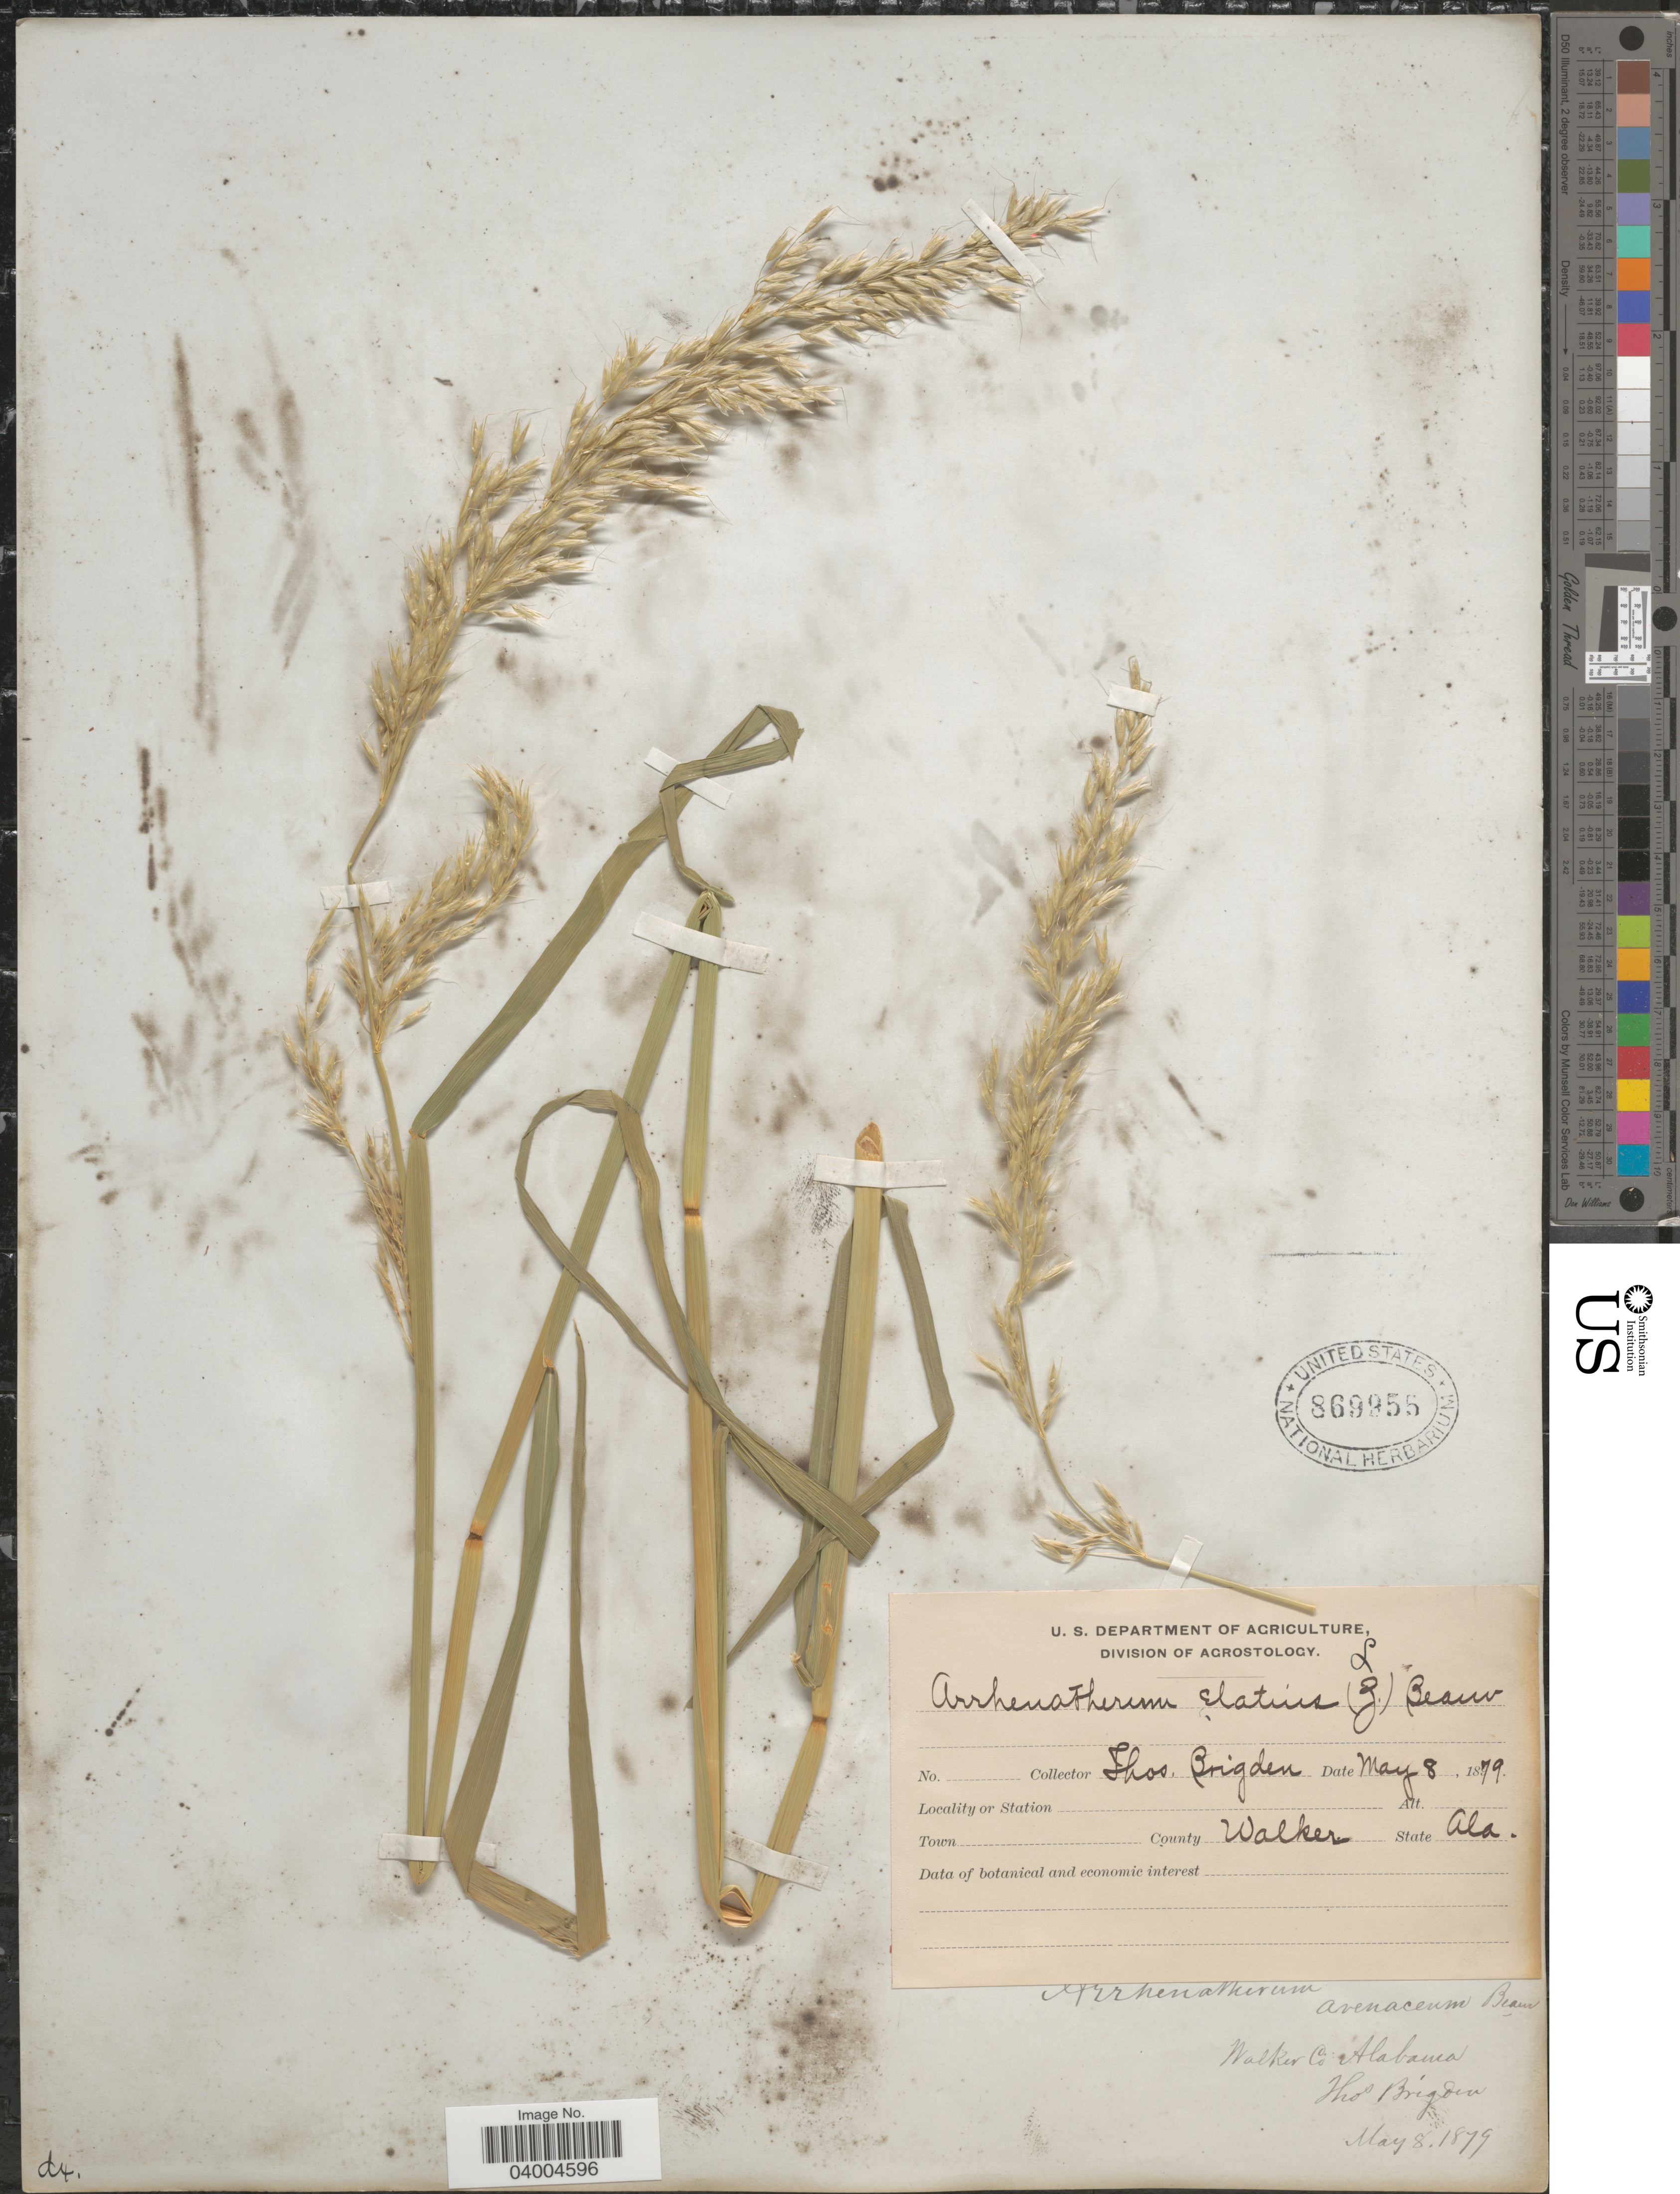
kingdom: Plantae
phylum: Tracheophyta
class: Liliopsida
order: Poales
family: Poaceae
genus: Arrhenatherum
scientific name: Arrhenatherum elatius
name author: (L.) J. Presl & C. Presl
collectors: T. Brigden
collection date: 1879-05-08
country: United States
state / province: Alabama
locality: County Walker.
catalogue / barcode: US 869955